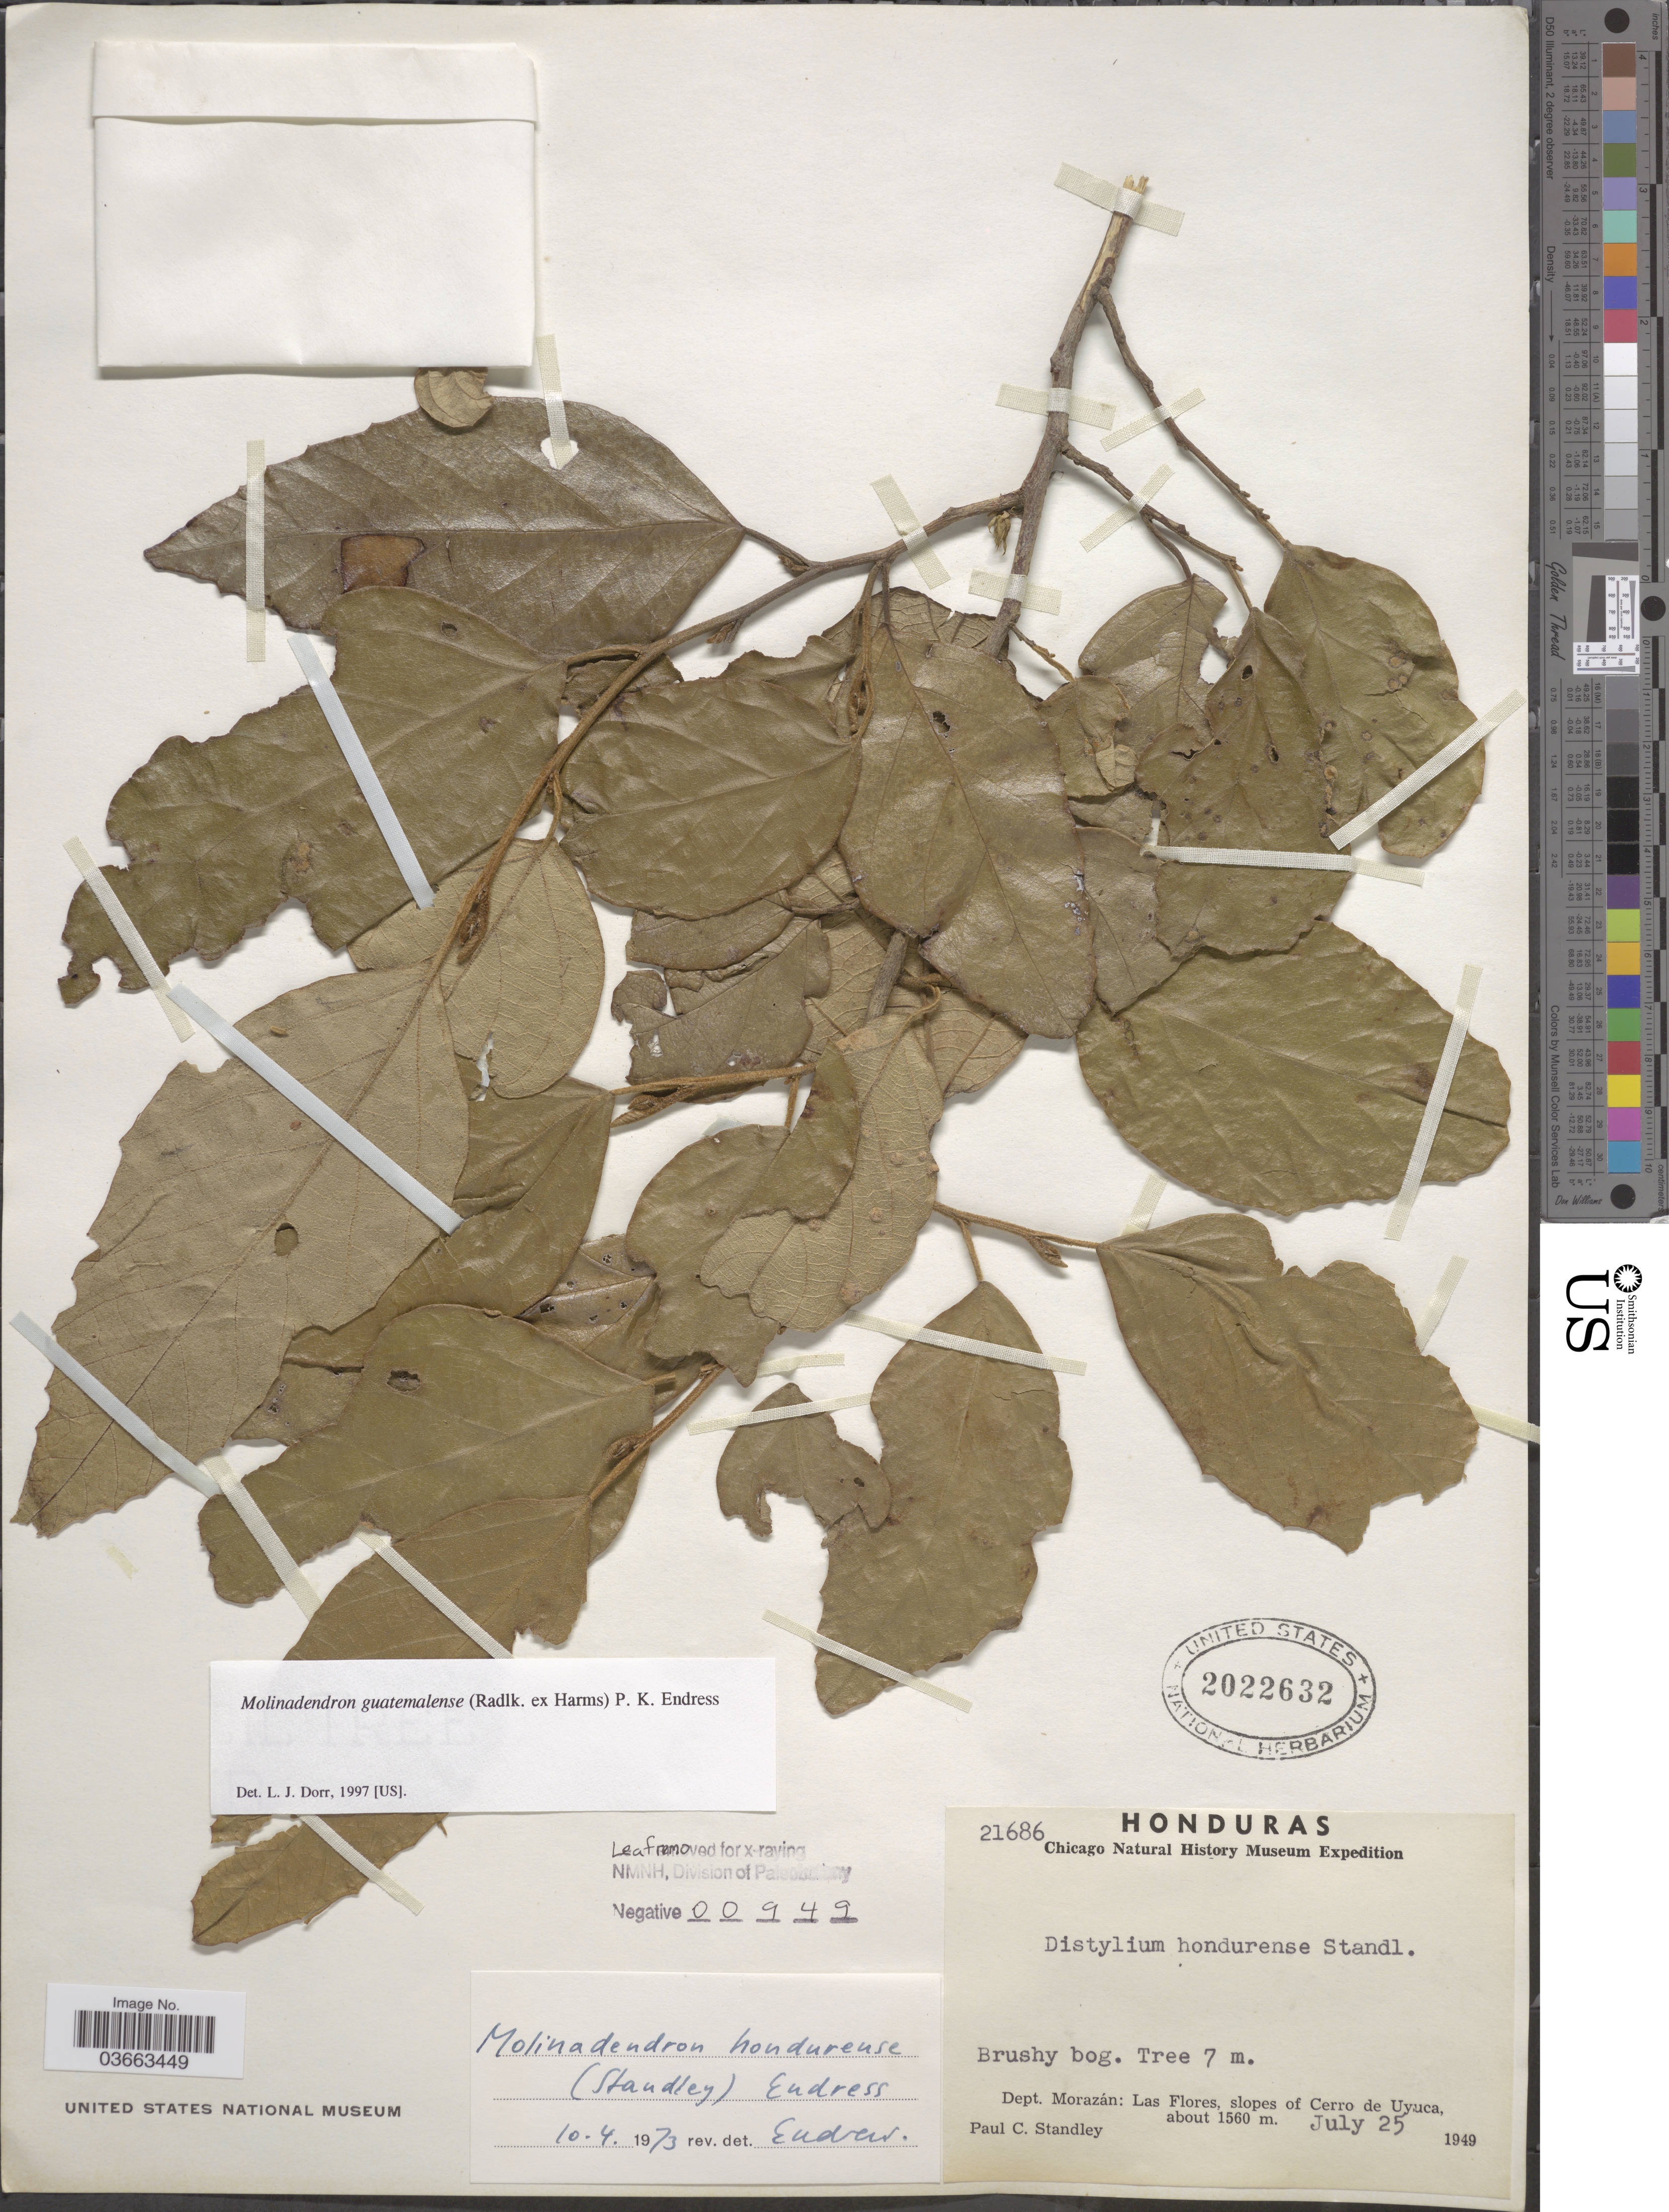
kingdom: Plantae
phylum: Tracheophyta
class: Magnoliopsida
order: Saxifragales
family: Hamamelidaceae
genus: Molinadendron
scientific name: Molinadendron guatemalense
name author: (Harms)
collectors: P. C. Standley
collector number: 21686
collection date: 1949-07-25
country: Honduras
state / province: Fco. Morazán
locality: Dept. Morazán: Las Flores, slopes of Cerro de Uyuca.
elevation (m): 1560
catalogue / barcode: US 2022632